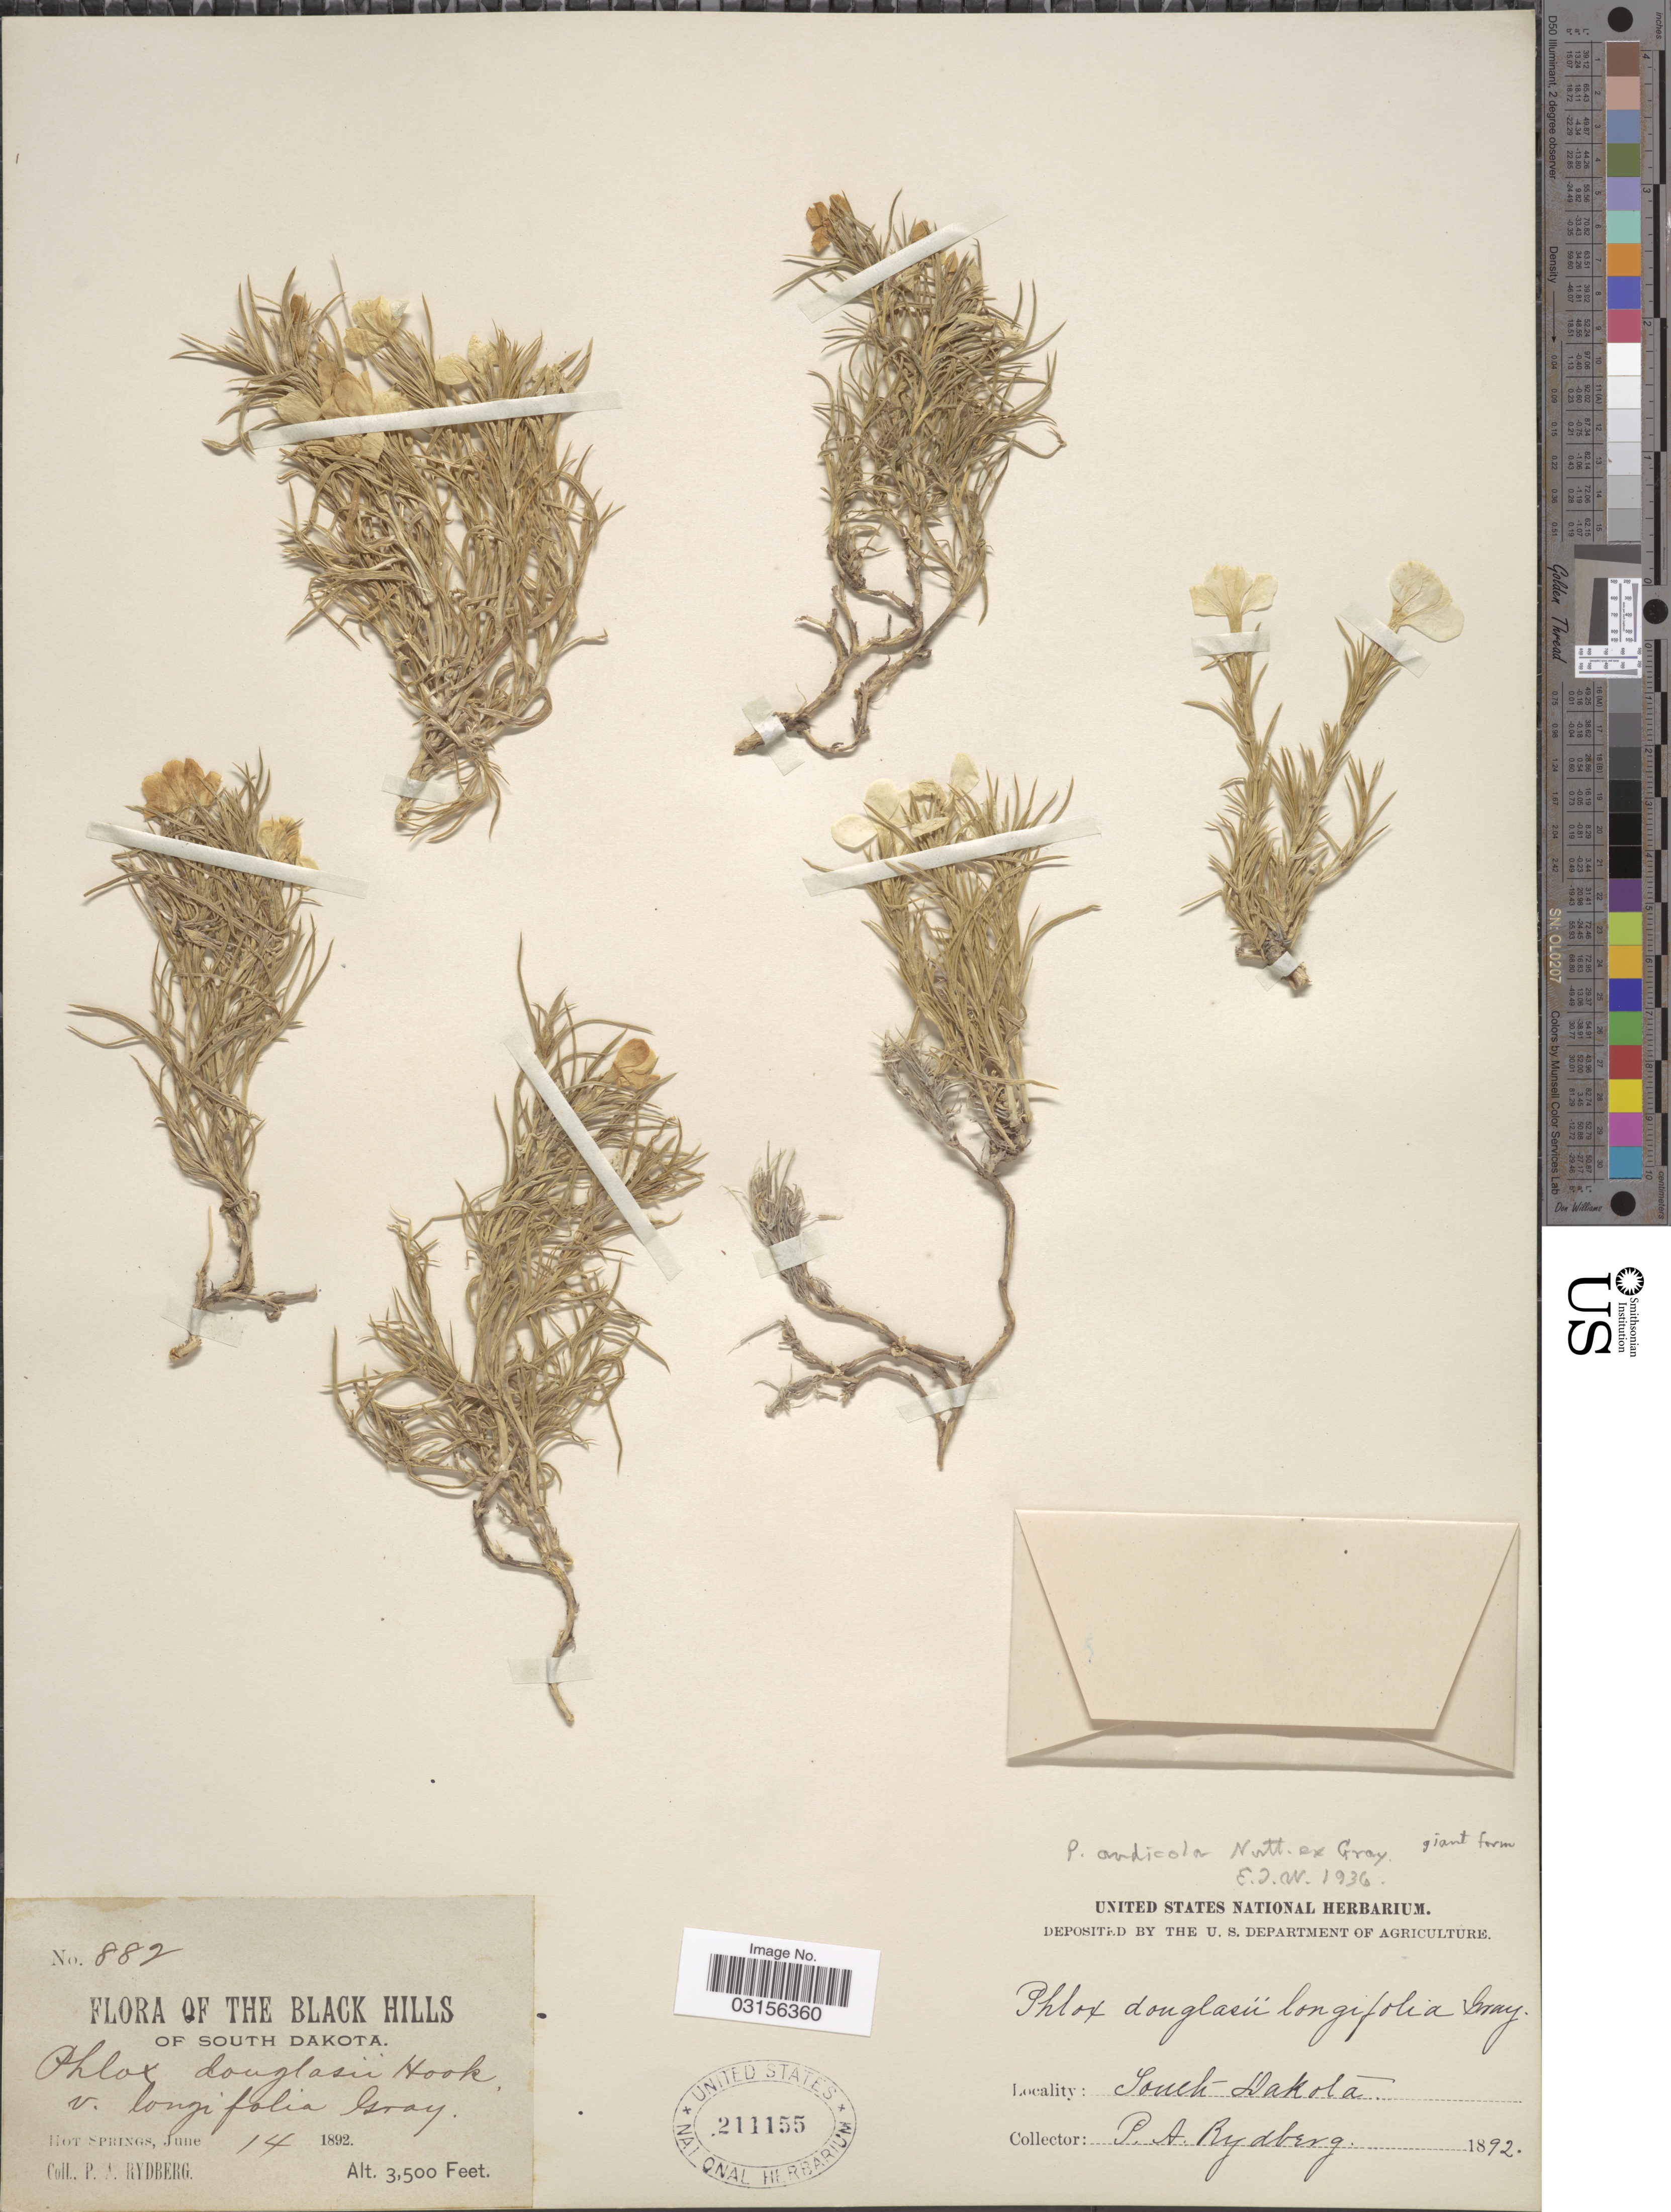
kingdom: Plantae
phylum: Tracheophyta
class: Magnoliopsida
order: Ericales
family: Polemoniaceae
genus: Phlox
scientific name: Phlox andicola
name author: (Britton) E.E. Nelson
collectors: P. A. Rydberg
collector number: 882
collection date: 1892-06-14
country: United States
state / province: South Dakota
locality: The Black Hills of South Dakota. Hot Springs.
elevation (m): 1067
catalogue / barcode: US 211155